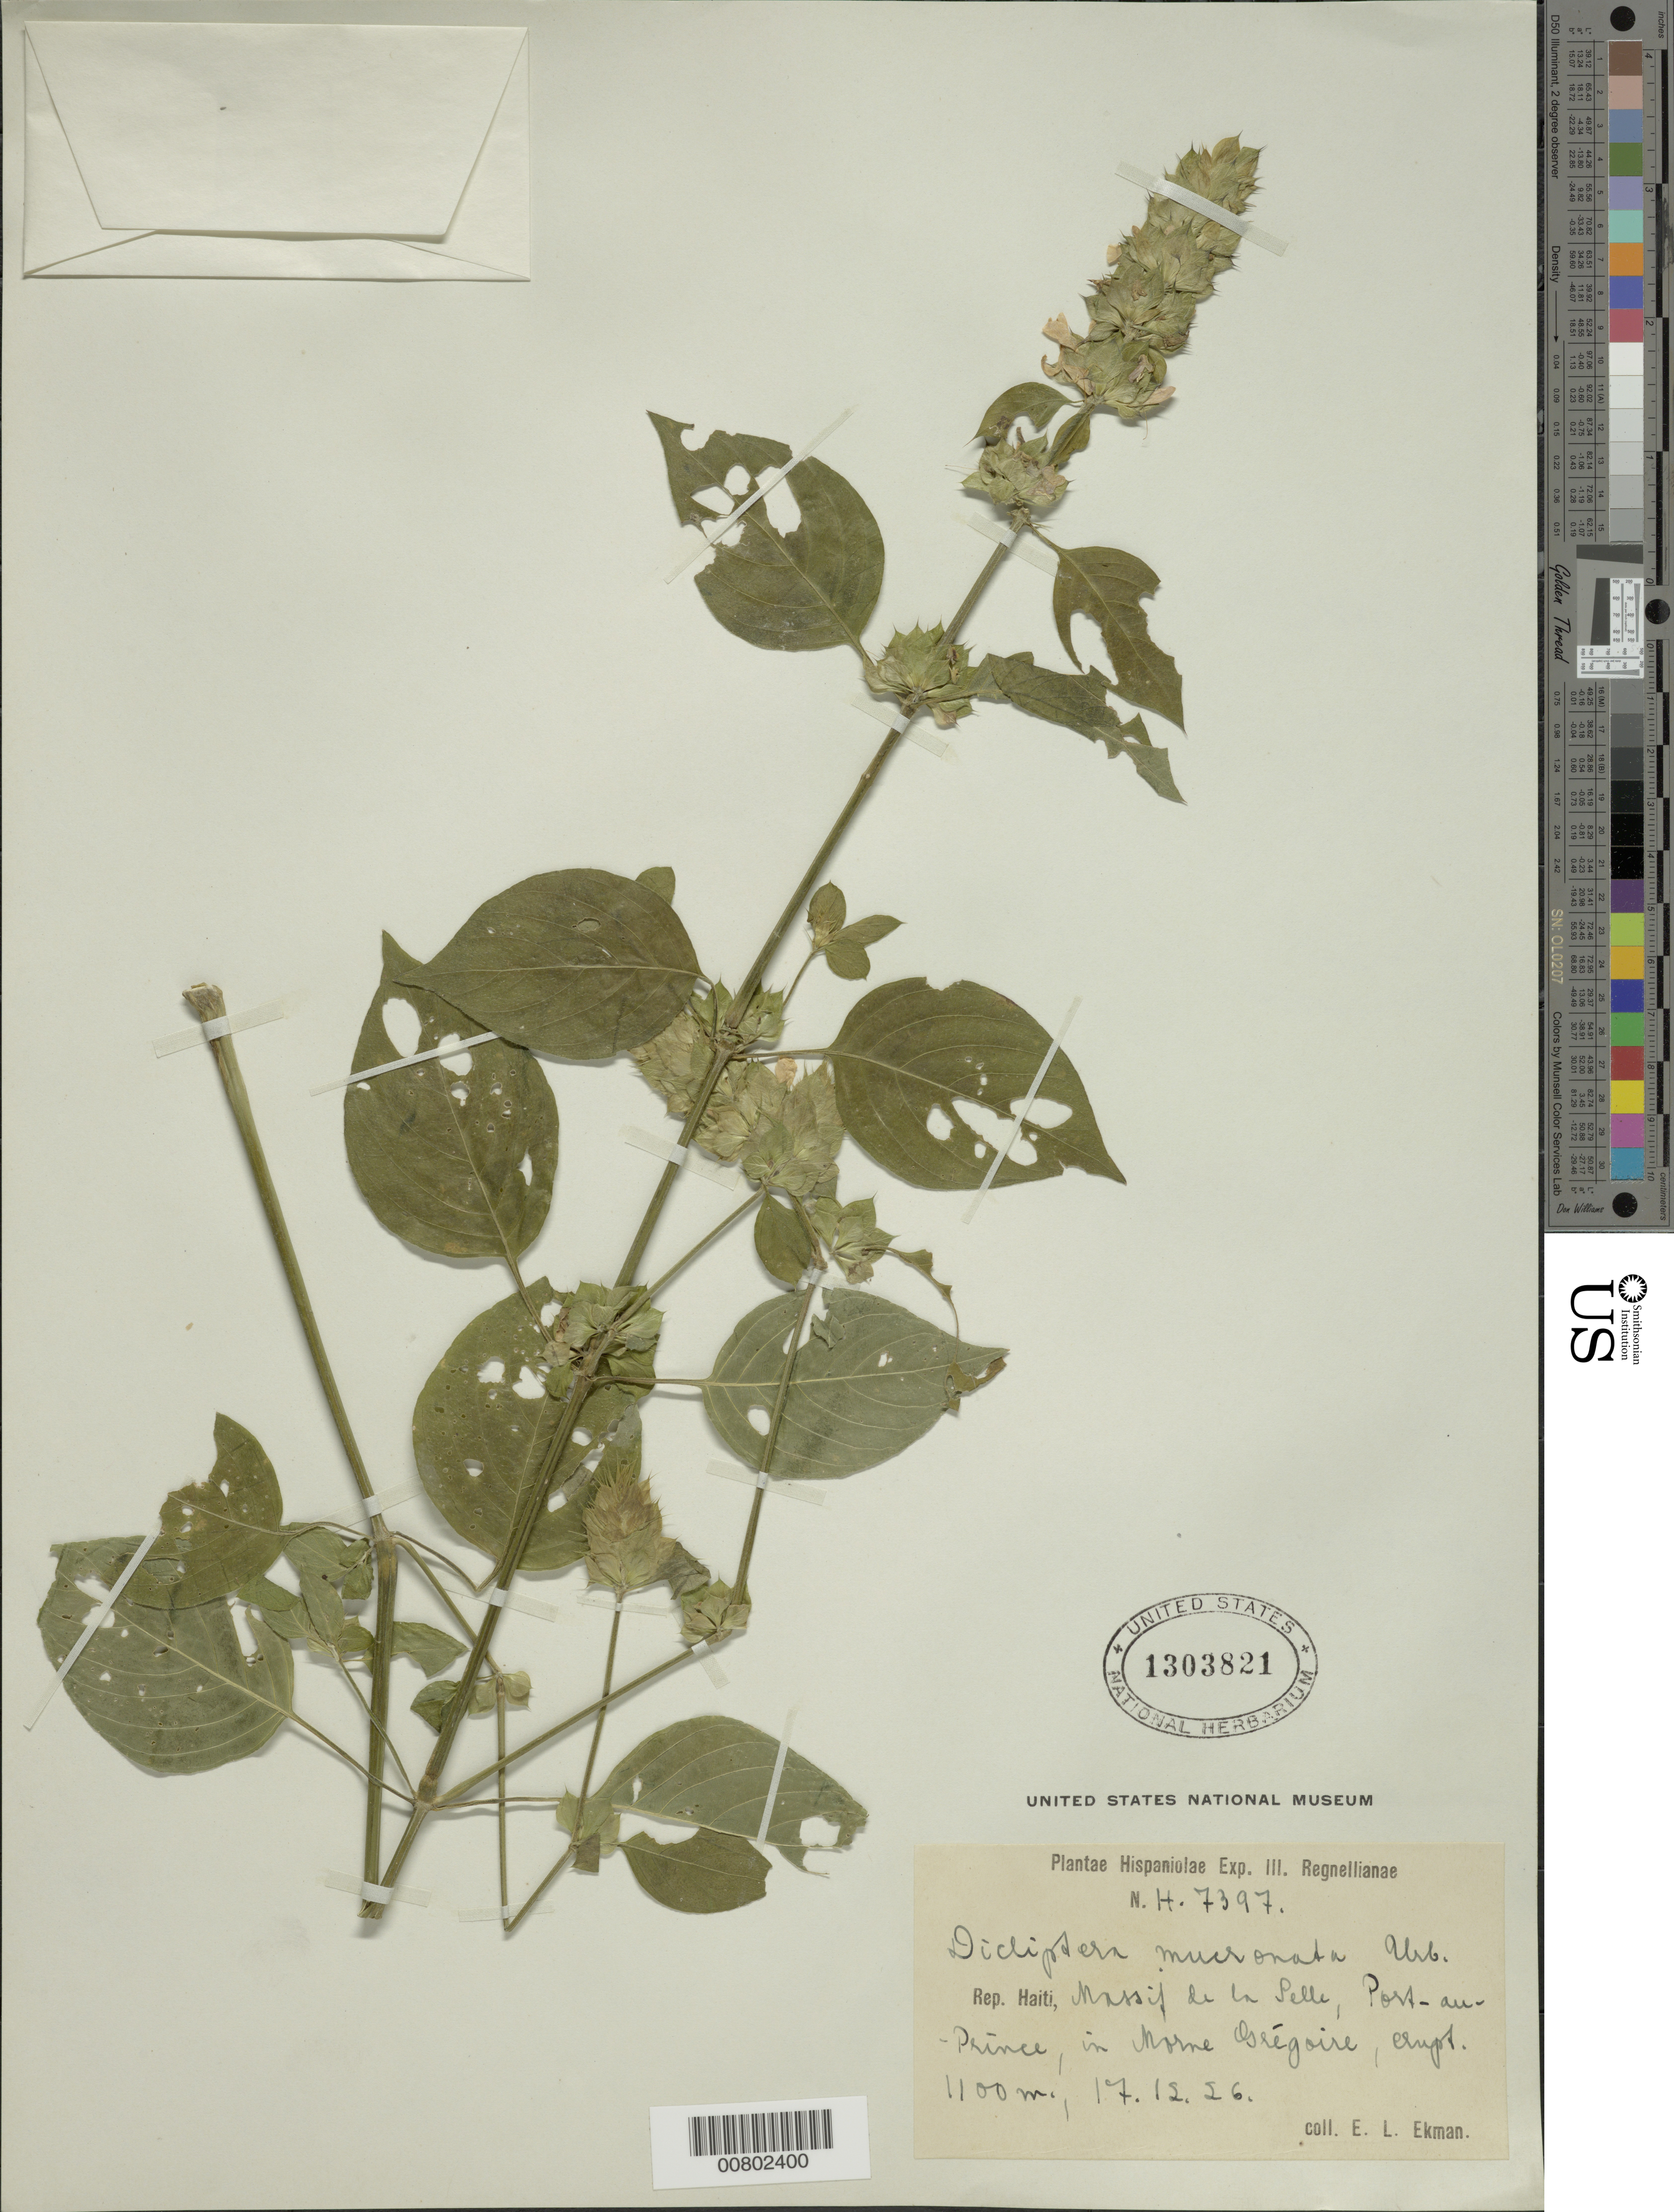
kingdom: Plantae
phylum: Tracheophyta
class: Magnoliopsida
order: Lamiales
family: Acanthaceae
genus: Dicliptera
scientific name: Dicliptera mucronata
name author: Urb.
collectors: E. L. Ekman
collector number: H 7397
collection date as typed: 17 Dec 1926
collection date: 1926-12-17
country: Haiti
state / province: Ouest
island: Hispaniola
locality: Massif de la Selle, Por-au-Prince, in Morne Grégoire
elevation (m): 1100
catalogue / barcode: US 1303821